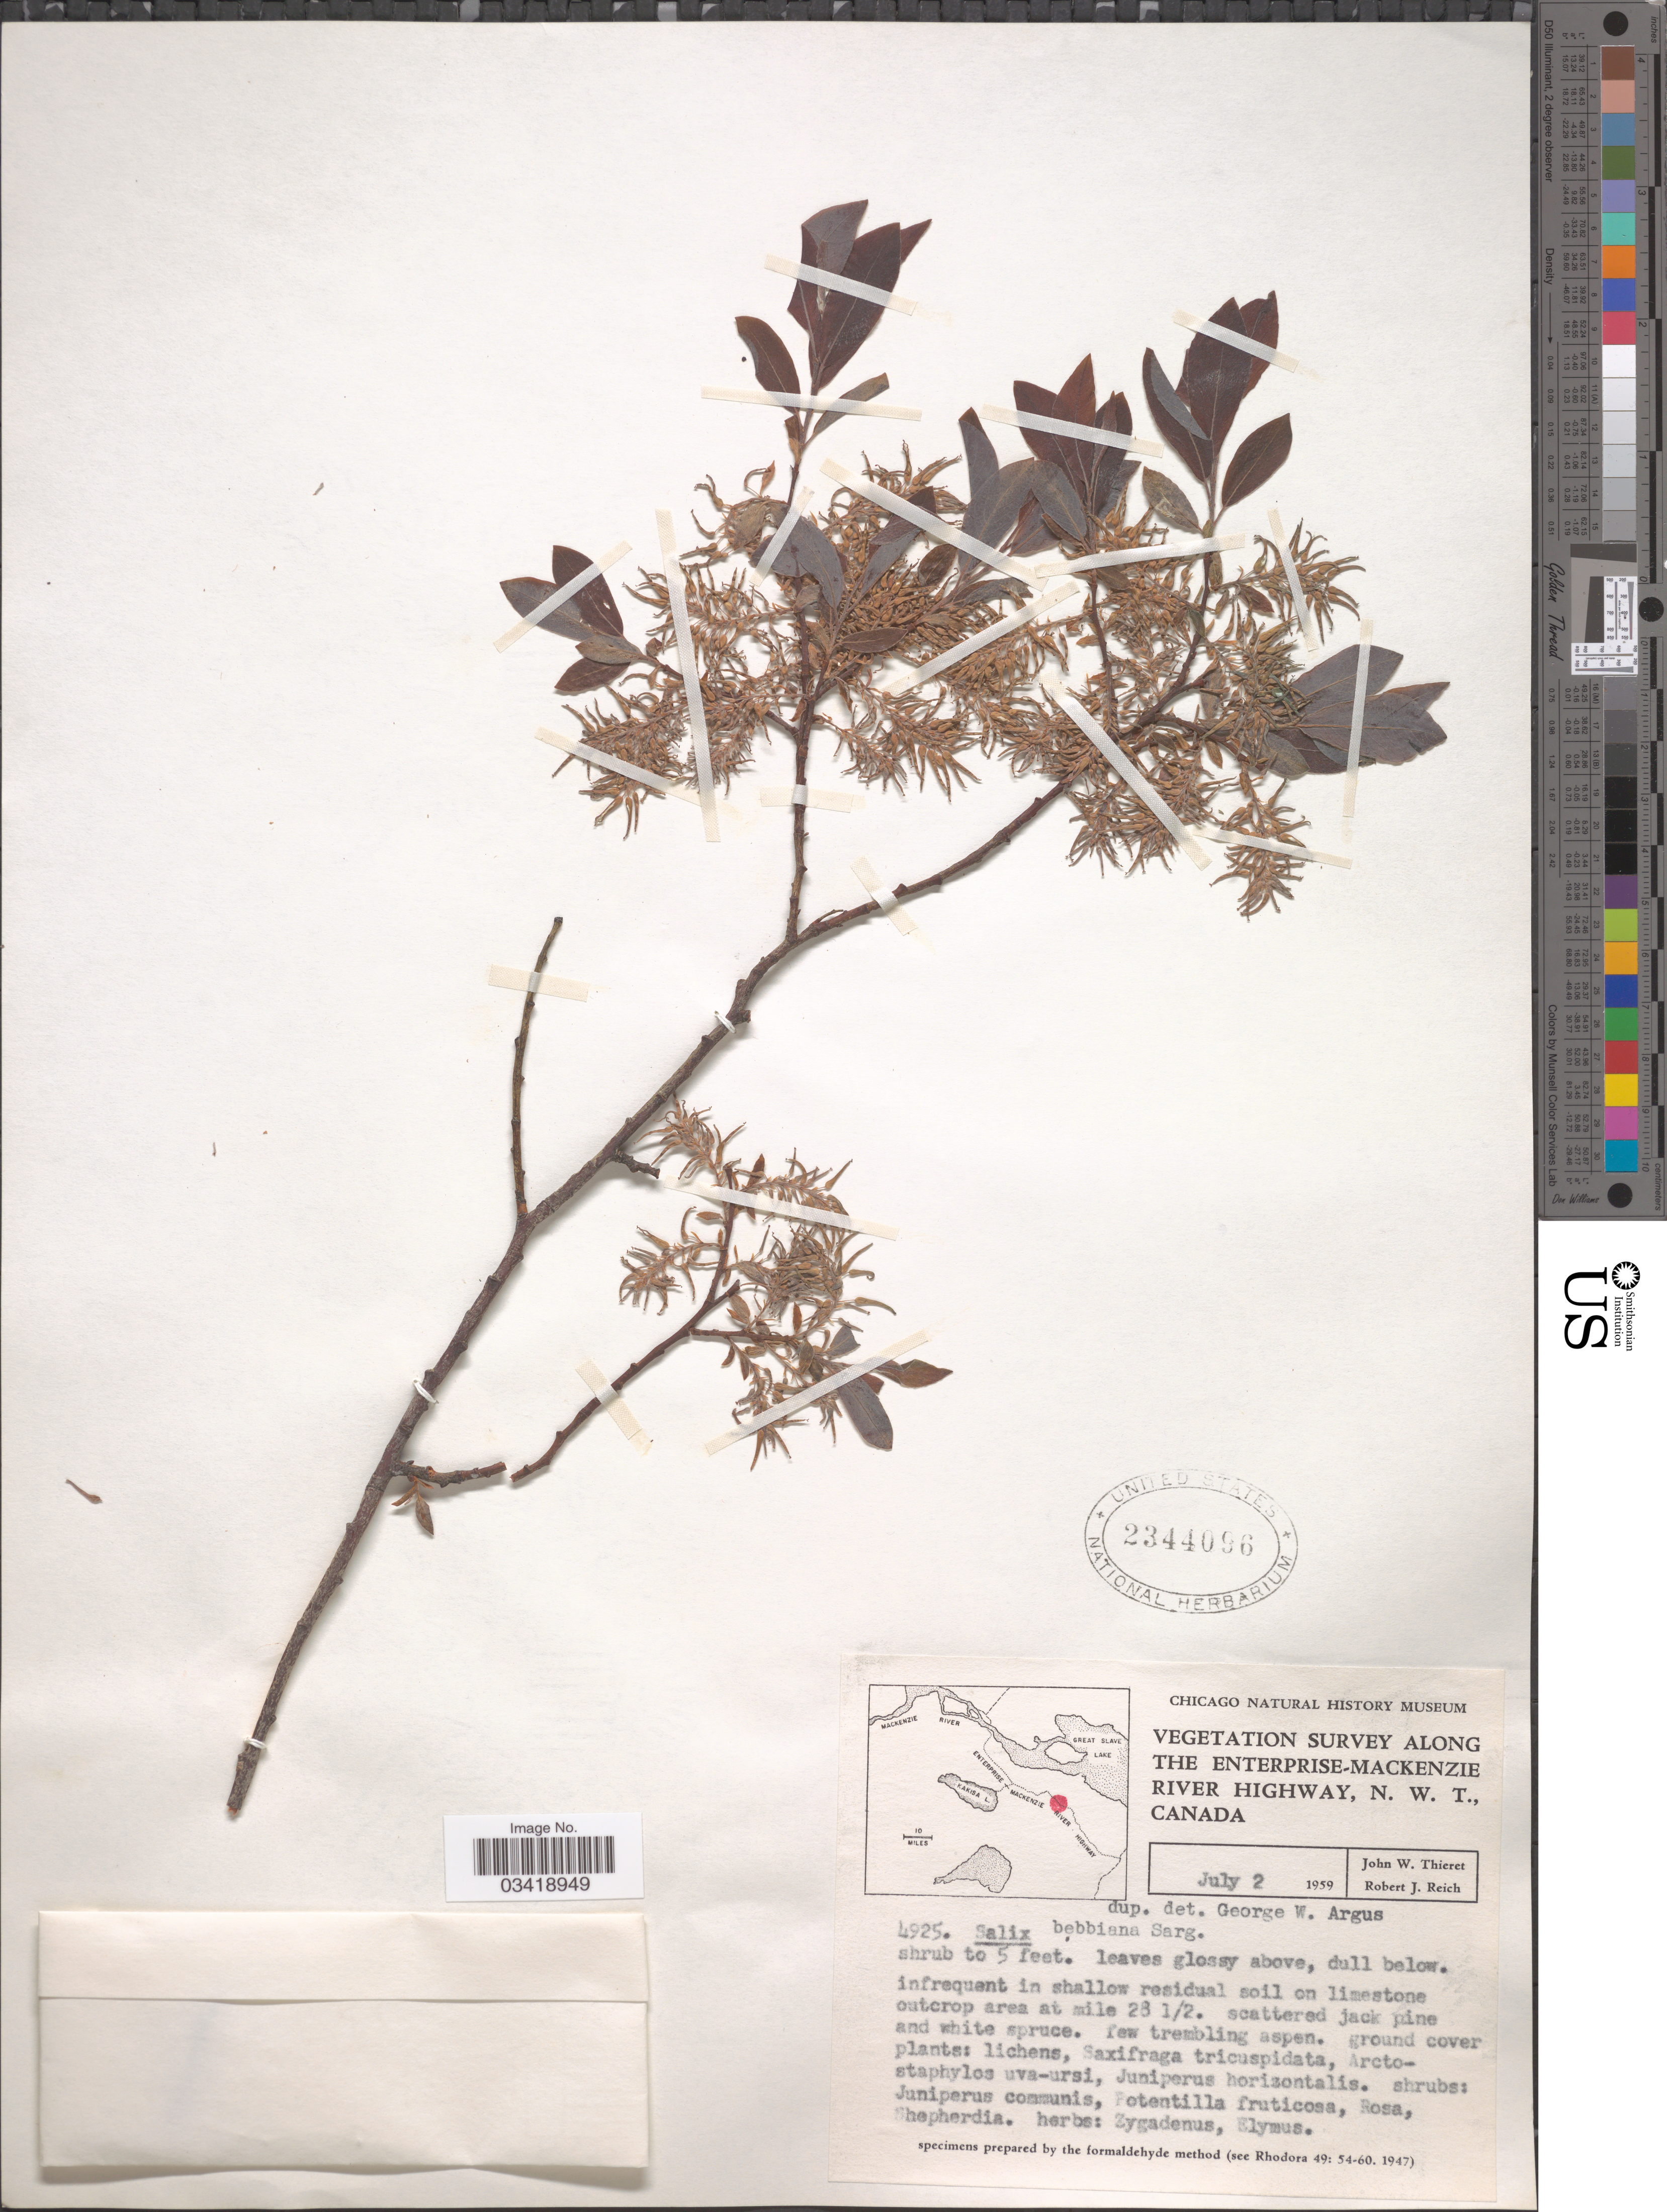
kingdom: Plantae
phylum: Tracheophyta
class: Magnoliopsida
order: Malpighiales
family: Salicaceae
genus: Salix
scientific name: Salix bebbiana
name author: Sarg.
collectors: J. W. Thieret & R. Reich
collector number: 4925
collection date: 1959-07-02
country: Canada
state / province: Northwest Territories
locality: Along the Enterprise-Mackenzie River Highway. Infrequent in shallow residual soil on limestone outcrop area at mile 28 ½.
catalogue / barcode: US 2344096